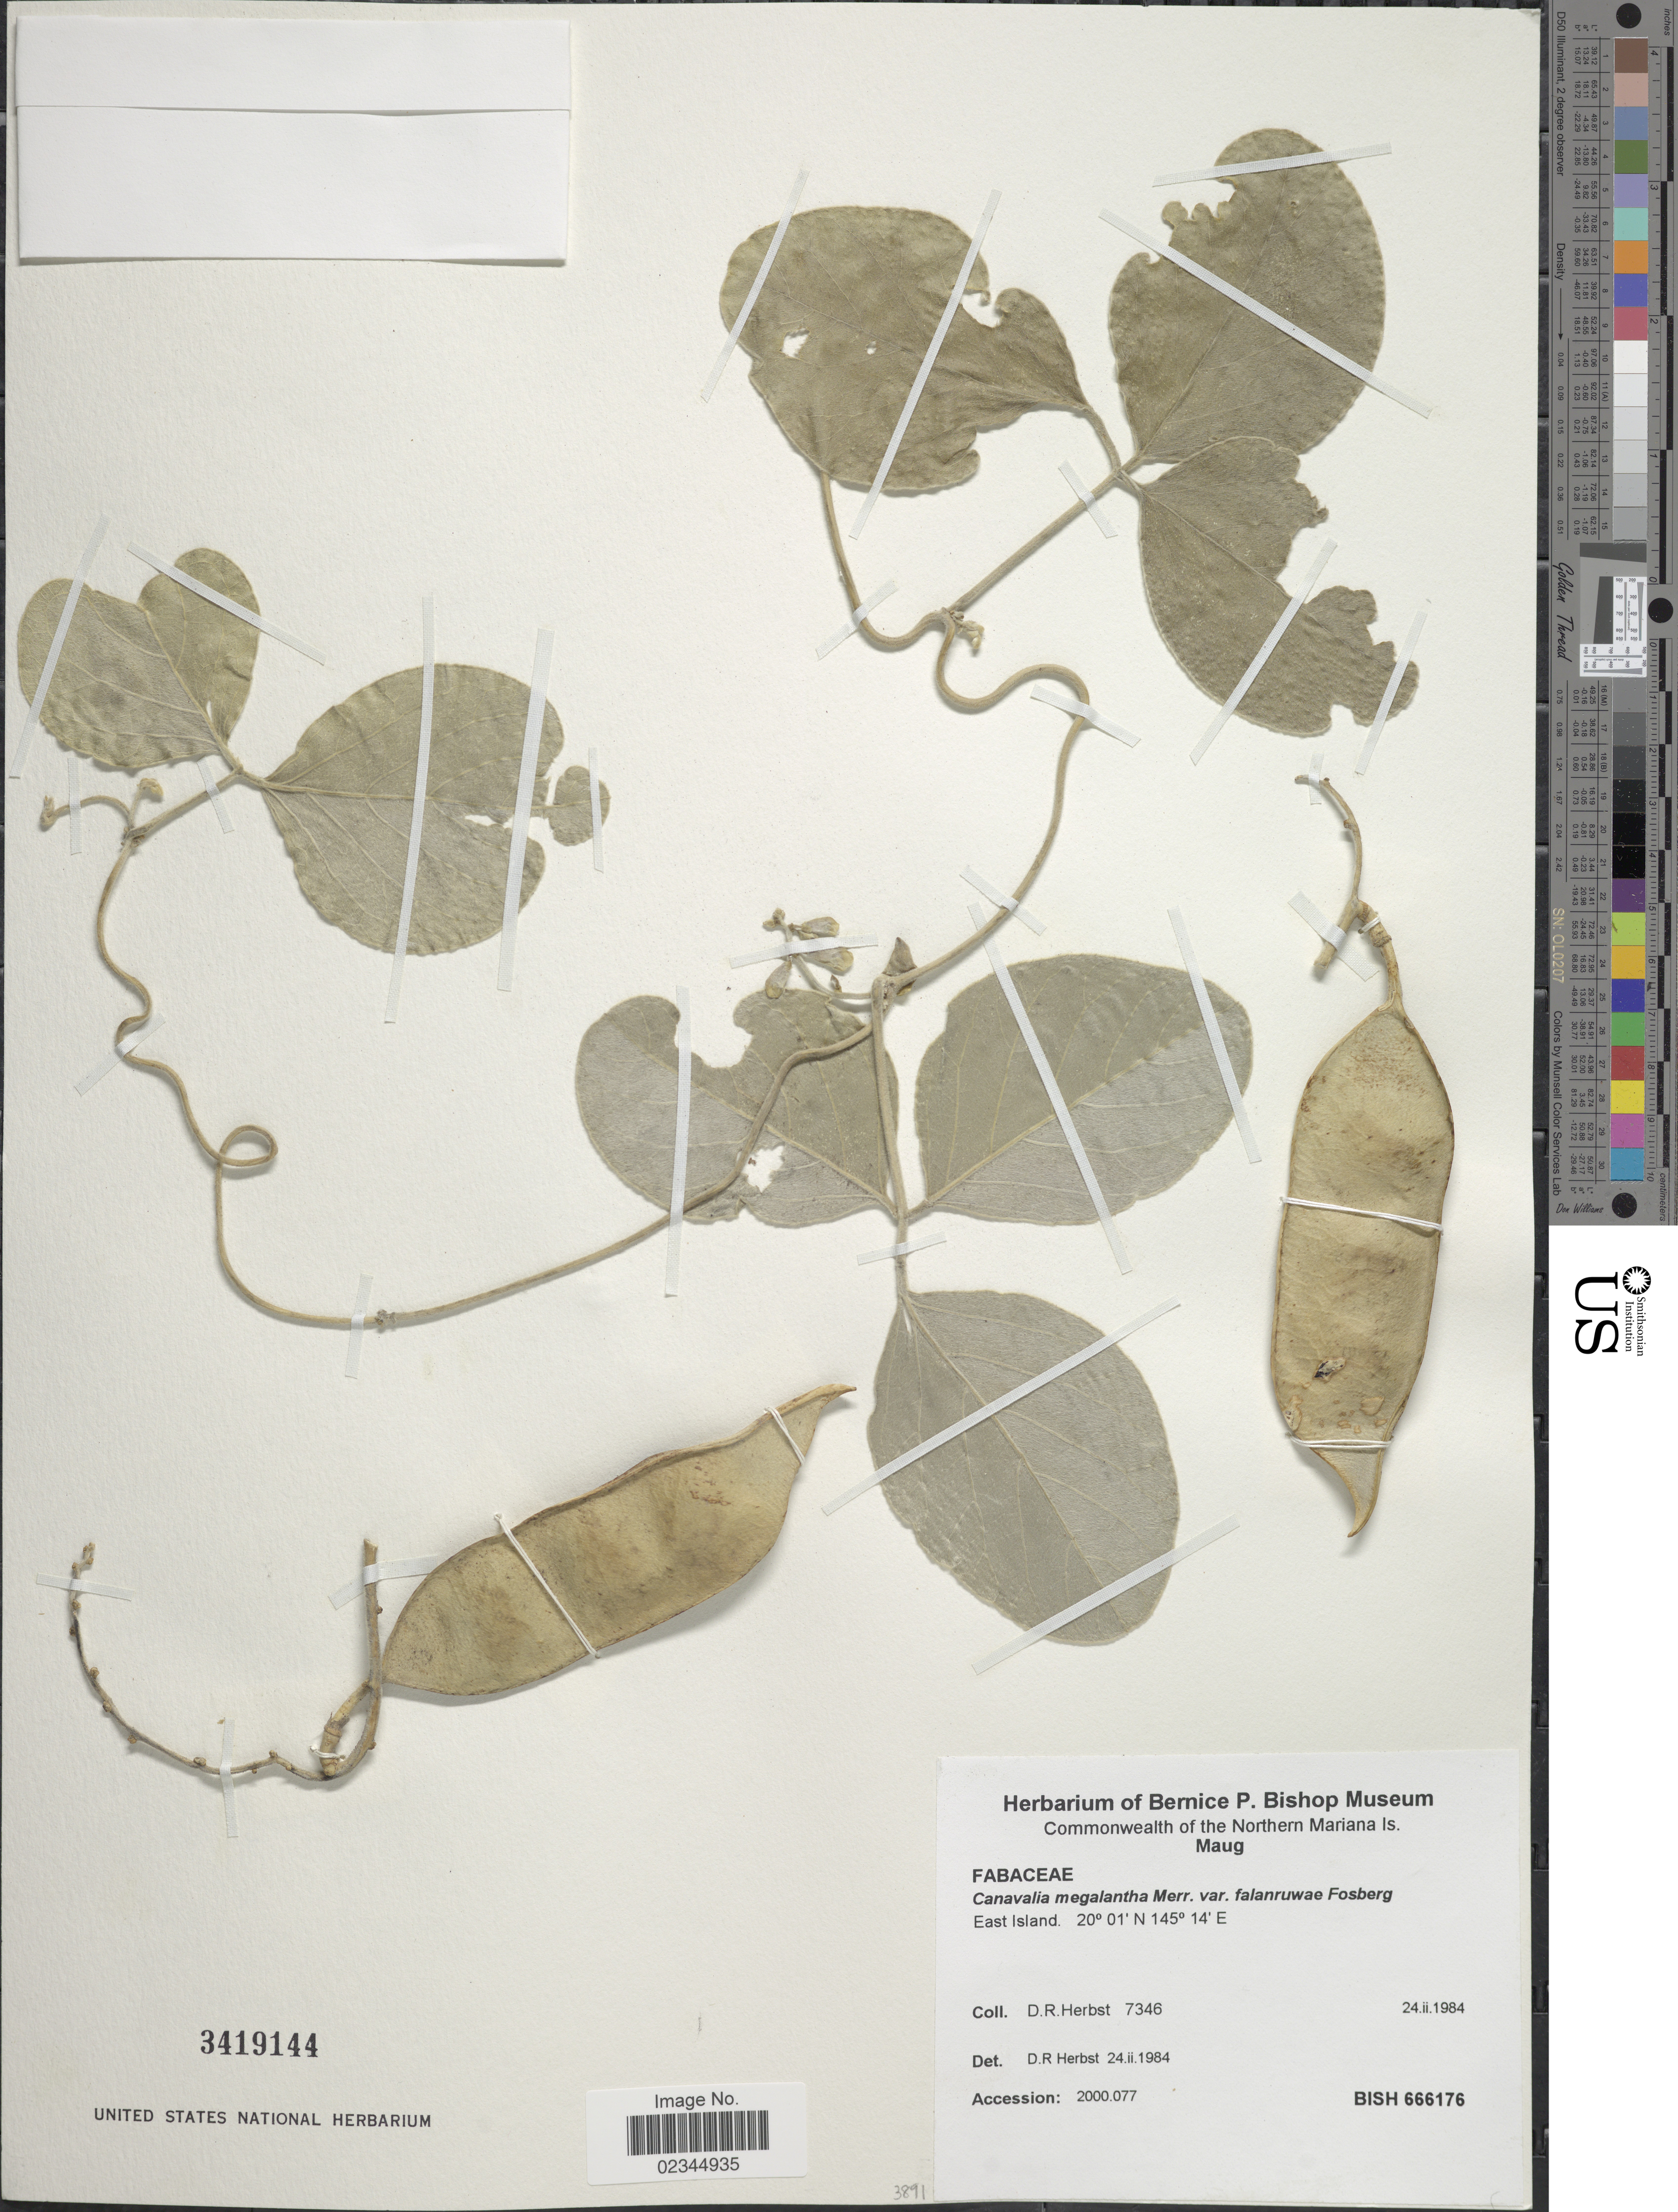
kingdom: Plantae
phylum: Tracheophyta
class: Magnoliopsida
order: Fabales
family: Fabaceae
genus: Canavalia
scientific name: Canavalia megalantha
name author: Merr.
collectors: D. R. Herbst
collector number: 7346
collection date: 1984-02-24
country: Northern Mariana Islands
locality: Maug, East Island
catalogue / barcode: US 3419144